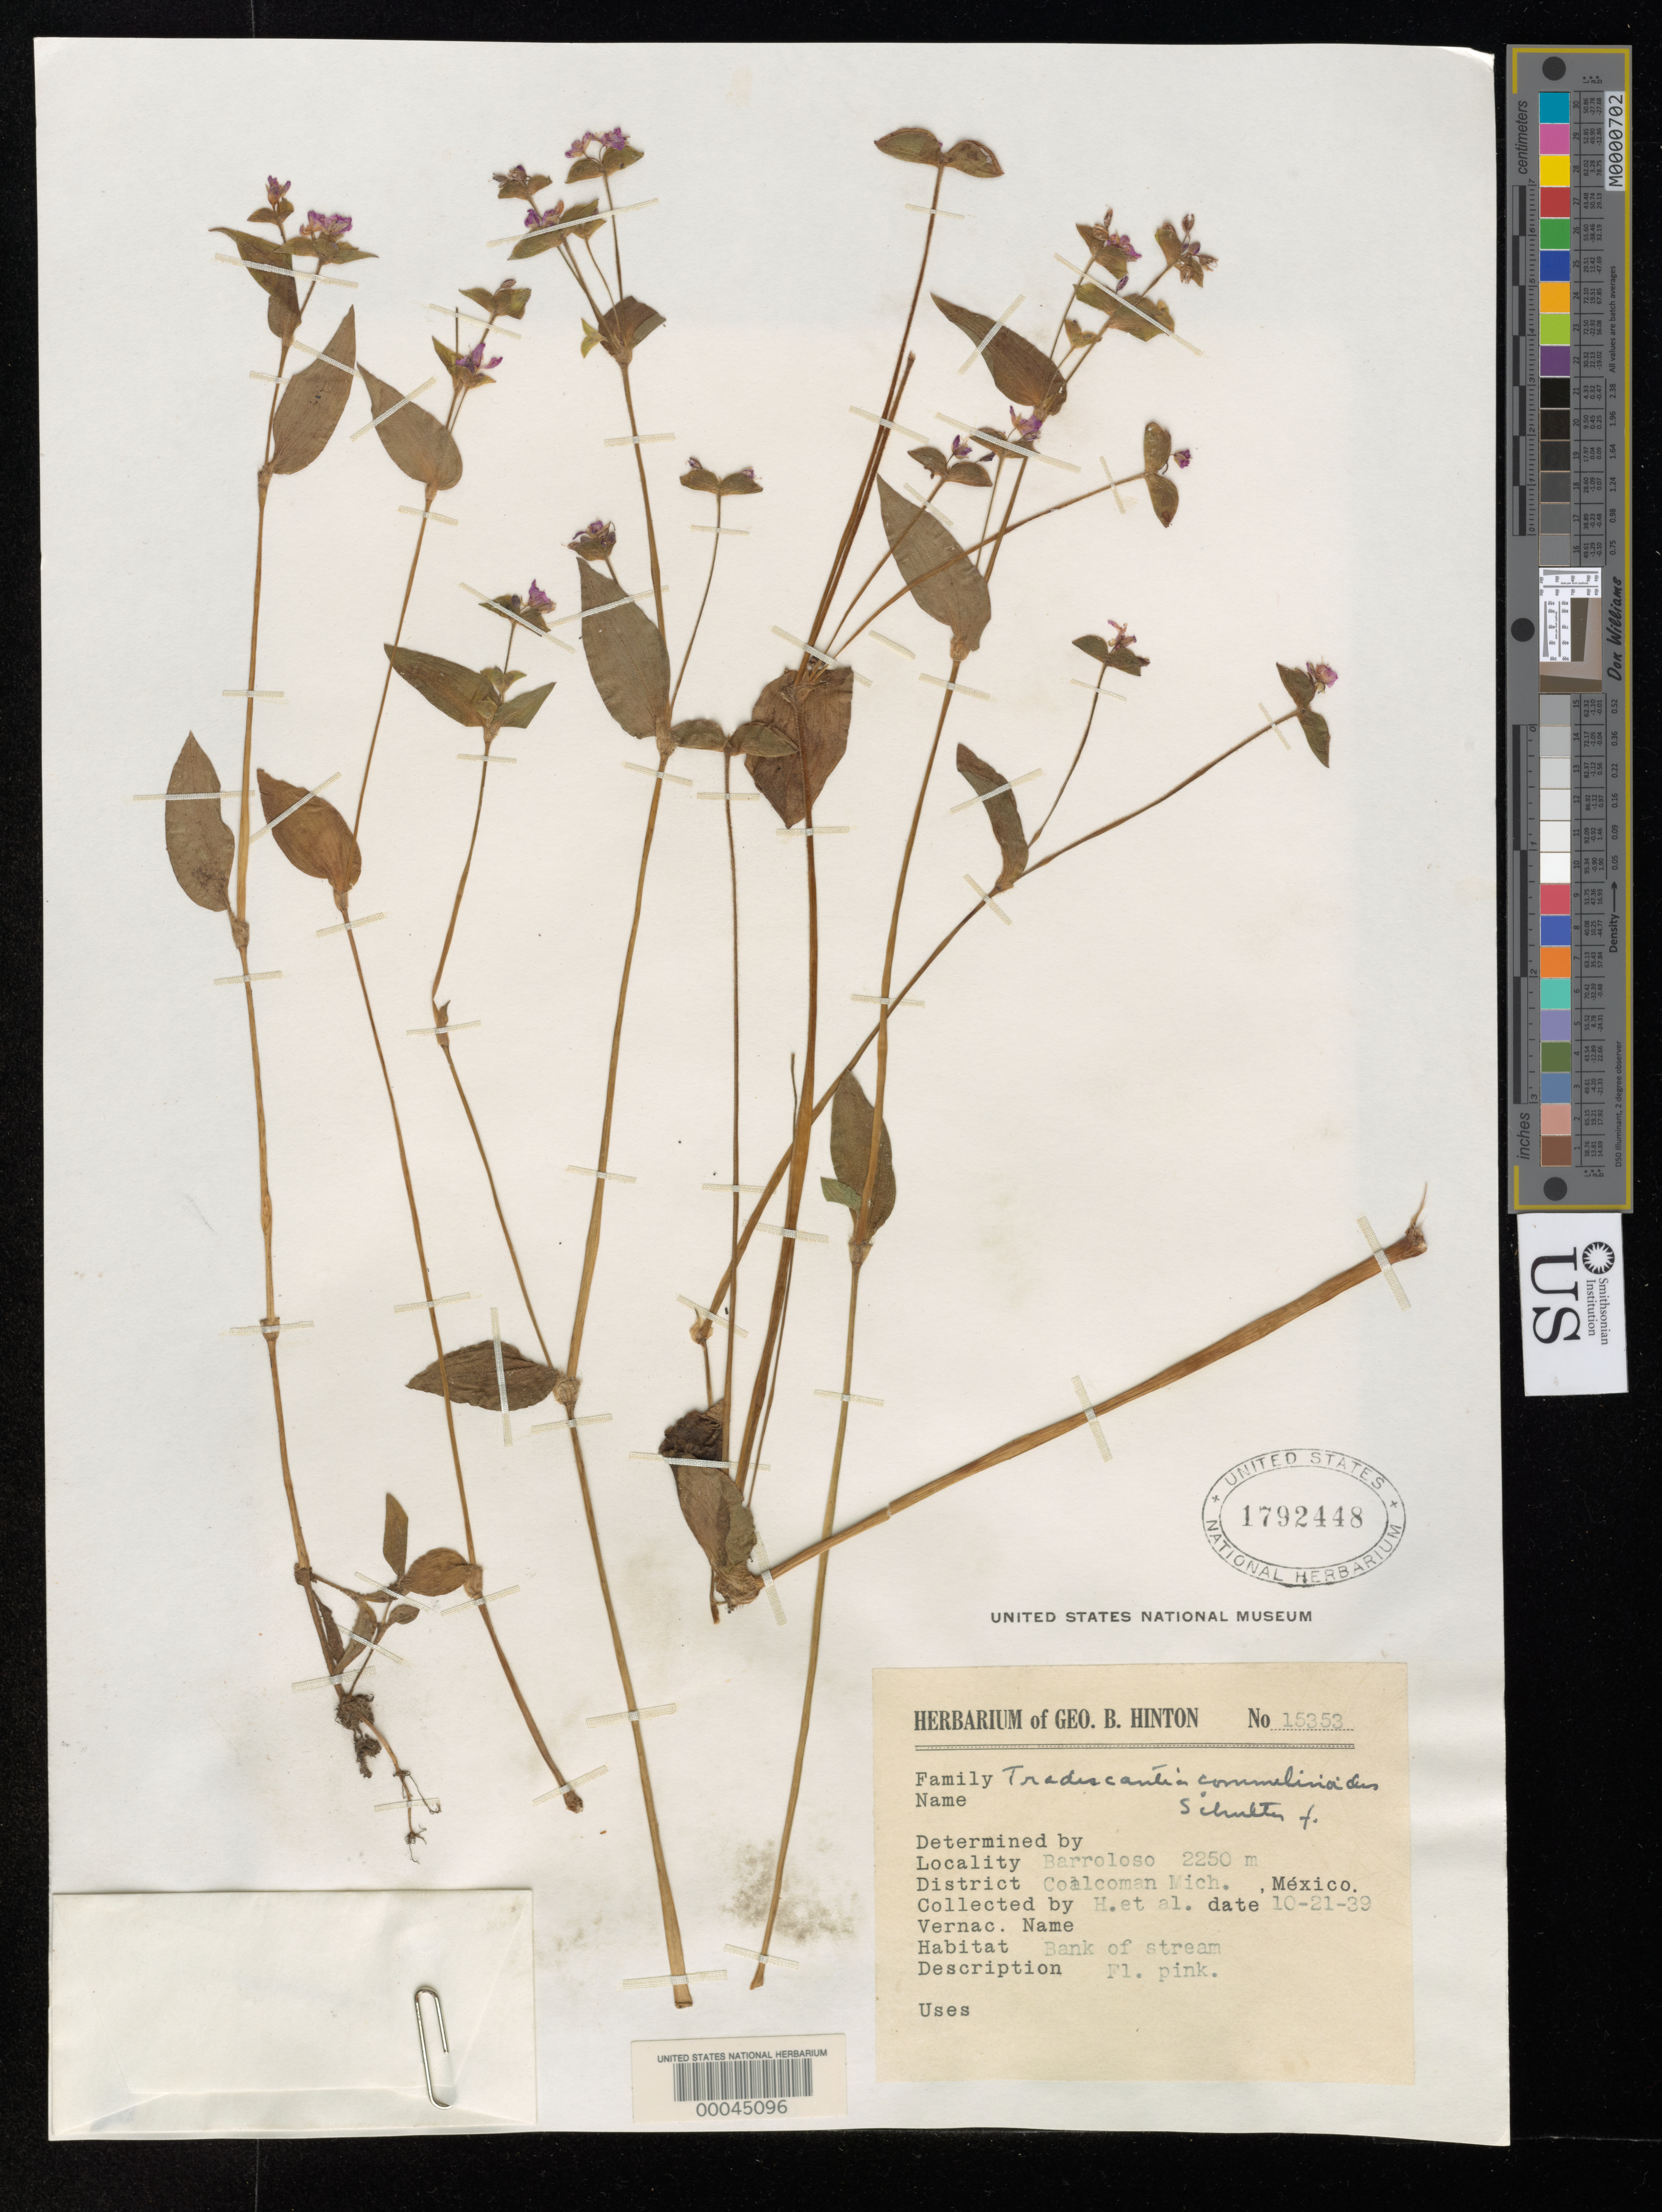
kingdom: Plantae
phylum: Tracheophyta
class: Liliopsida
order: Commelinales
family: Commelinaceae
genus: Tradescantia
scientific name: Tradescantia commelinoides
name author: Schult. & Schult. f.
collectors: G. B. Hinton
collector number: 15353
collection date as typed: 21 Oct 1939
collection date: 1939-10-21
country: Mexico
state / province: Michoacán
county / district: Coalcomán De Vazquez Pallares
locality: Coalcomán Mun. (?), Barroloso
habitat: Streambank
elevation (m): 2250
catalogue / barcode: US 1792448